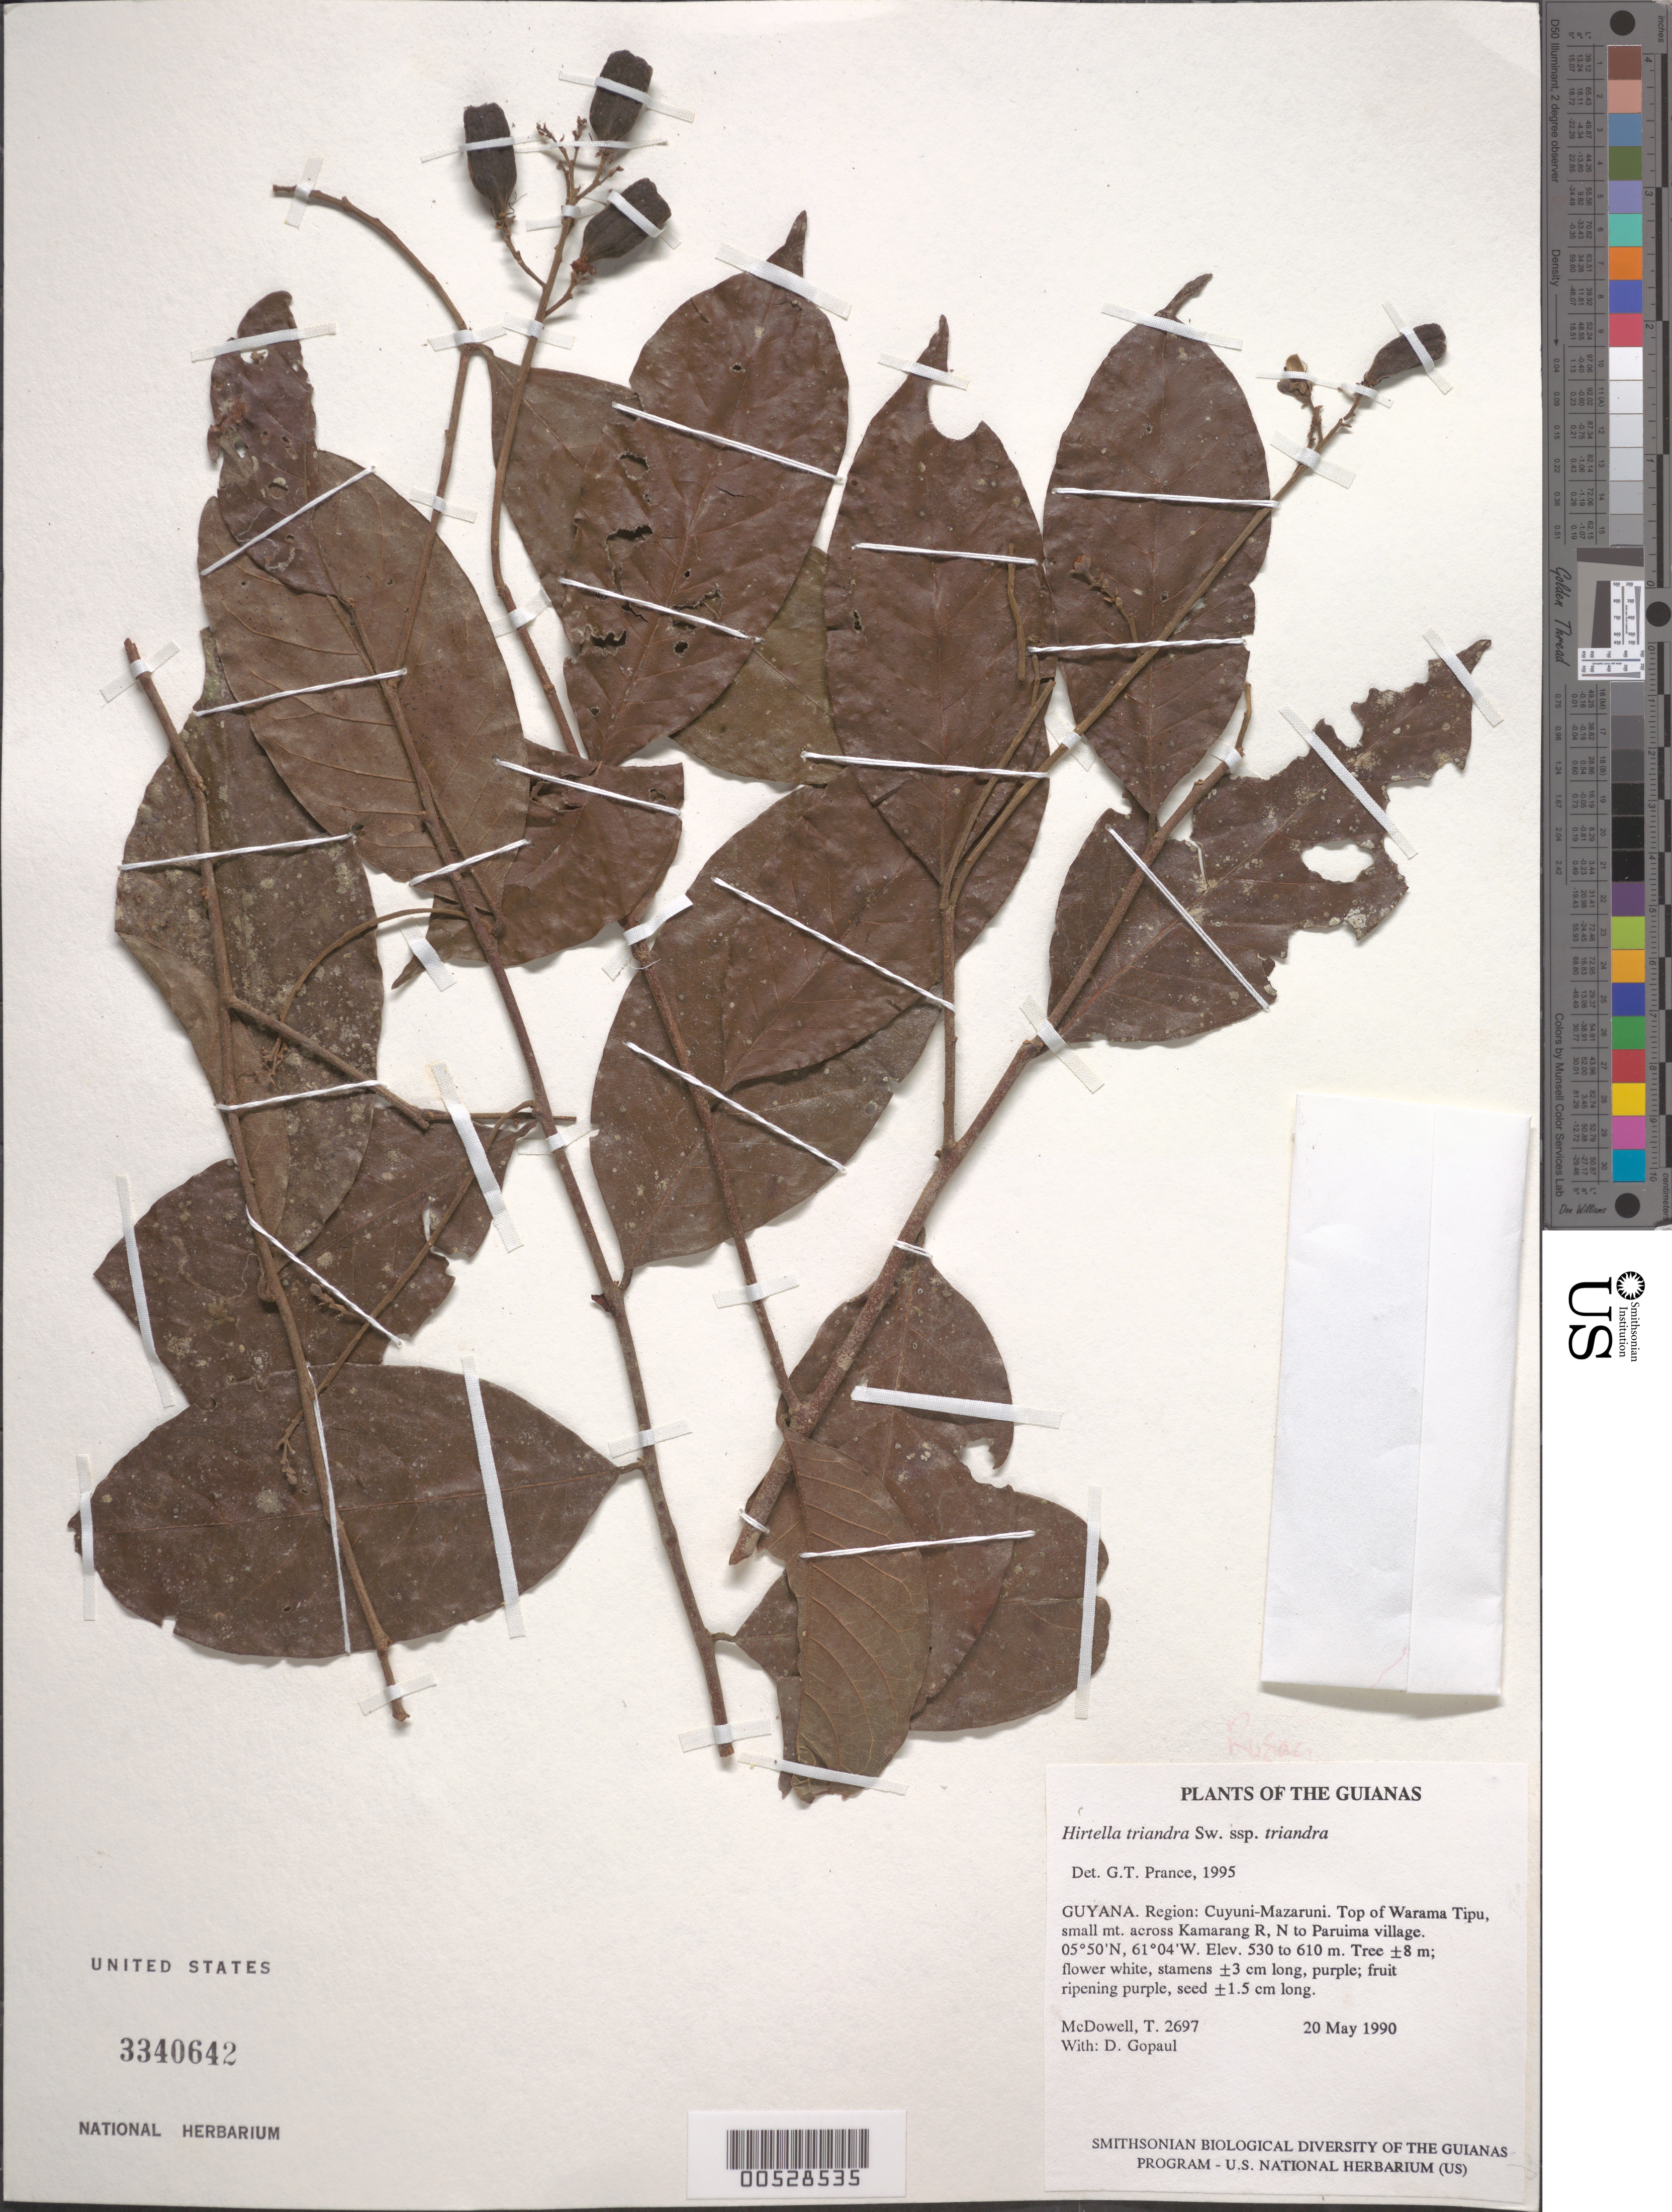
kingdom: Plantae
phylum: Tracheophyta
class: Magnoliopsida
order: Malpighiales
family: Chrysobalanaceae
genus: Hirtella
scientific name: Hirtella triandra subsp. triandra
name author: Sw.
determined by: Prance, G. T.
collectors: T. McDowell & D. Gopaul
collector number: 2697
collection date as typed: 20 May 1990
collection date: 1990-05-20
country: Guyana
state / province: Cuyuni-Mazaruni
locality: Top of Warama Tipu, small mt. across Kamarang R, N of Paruima village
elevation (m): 530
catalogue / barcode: US 3340642